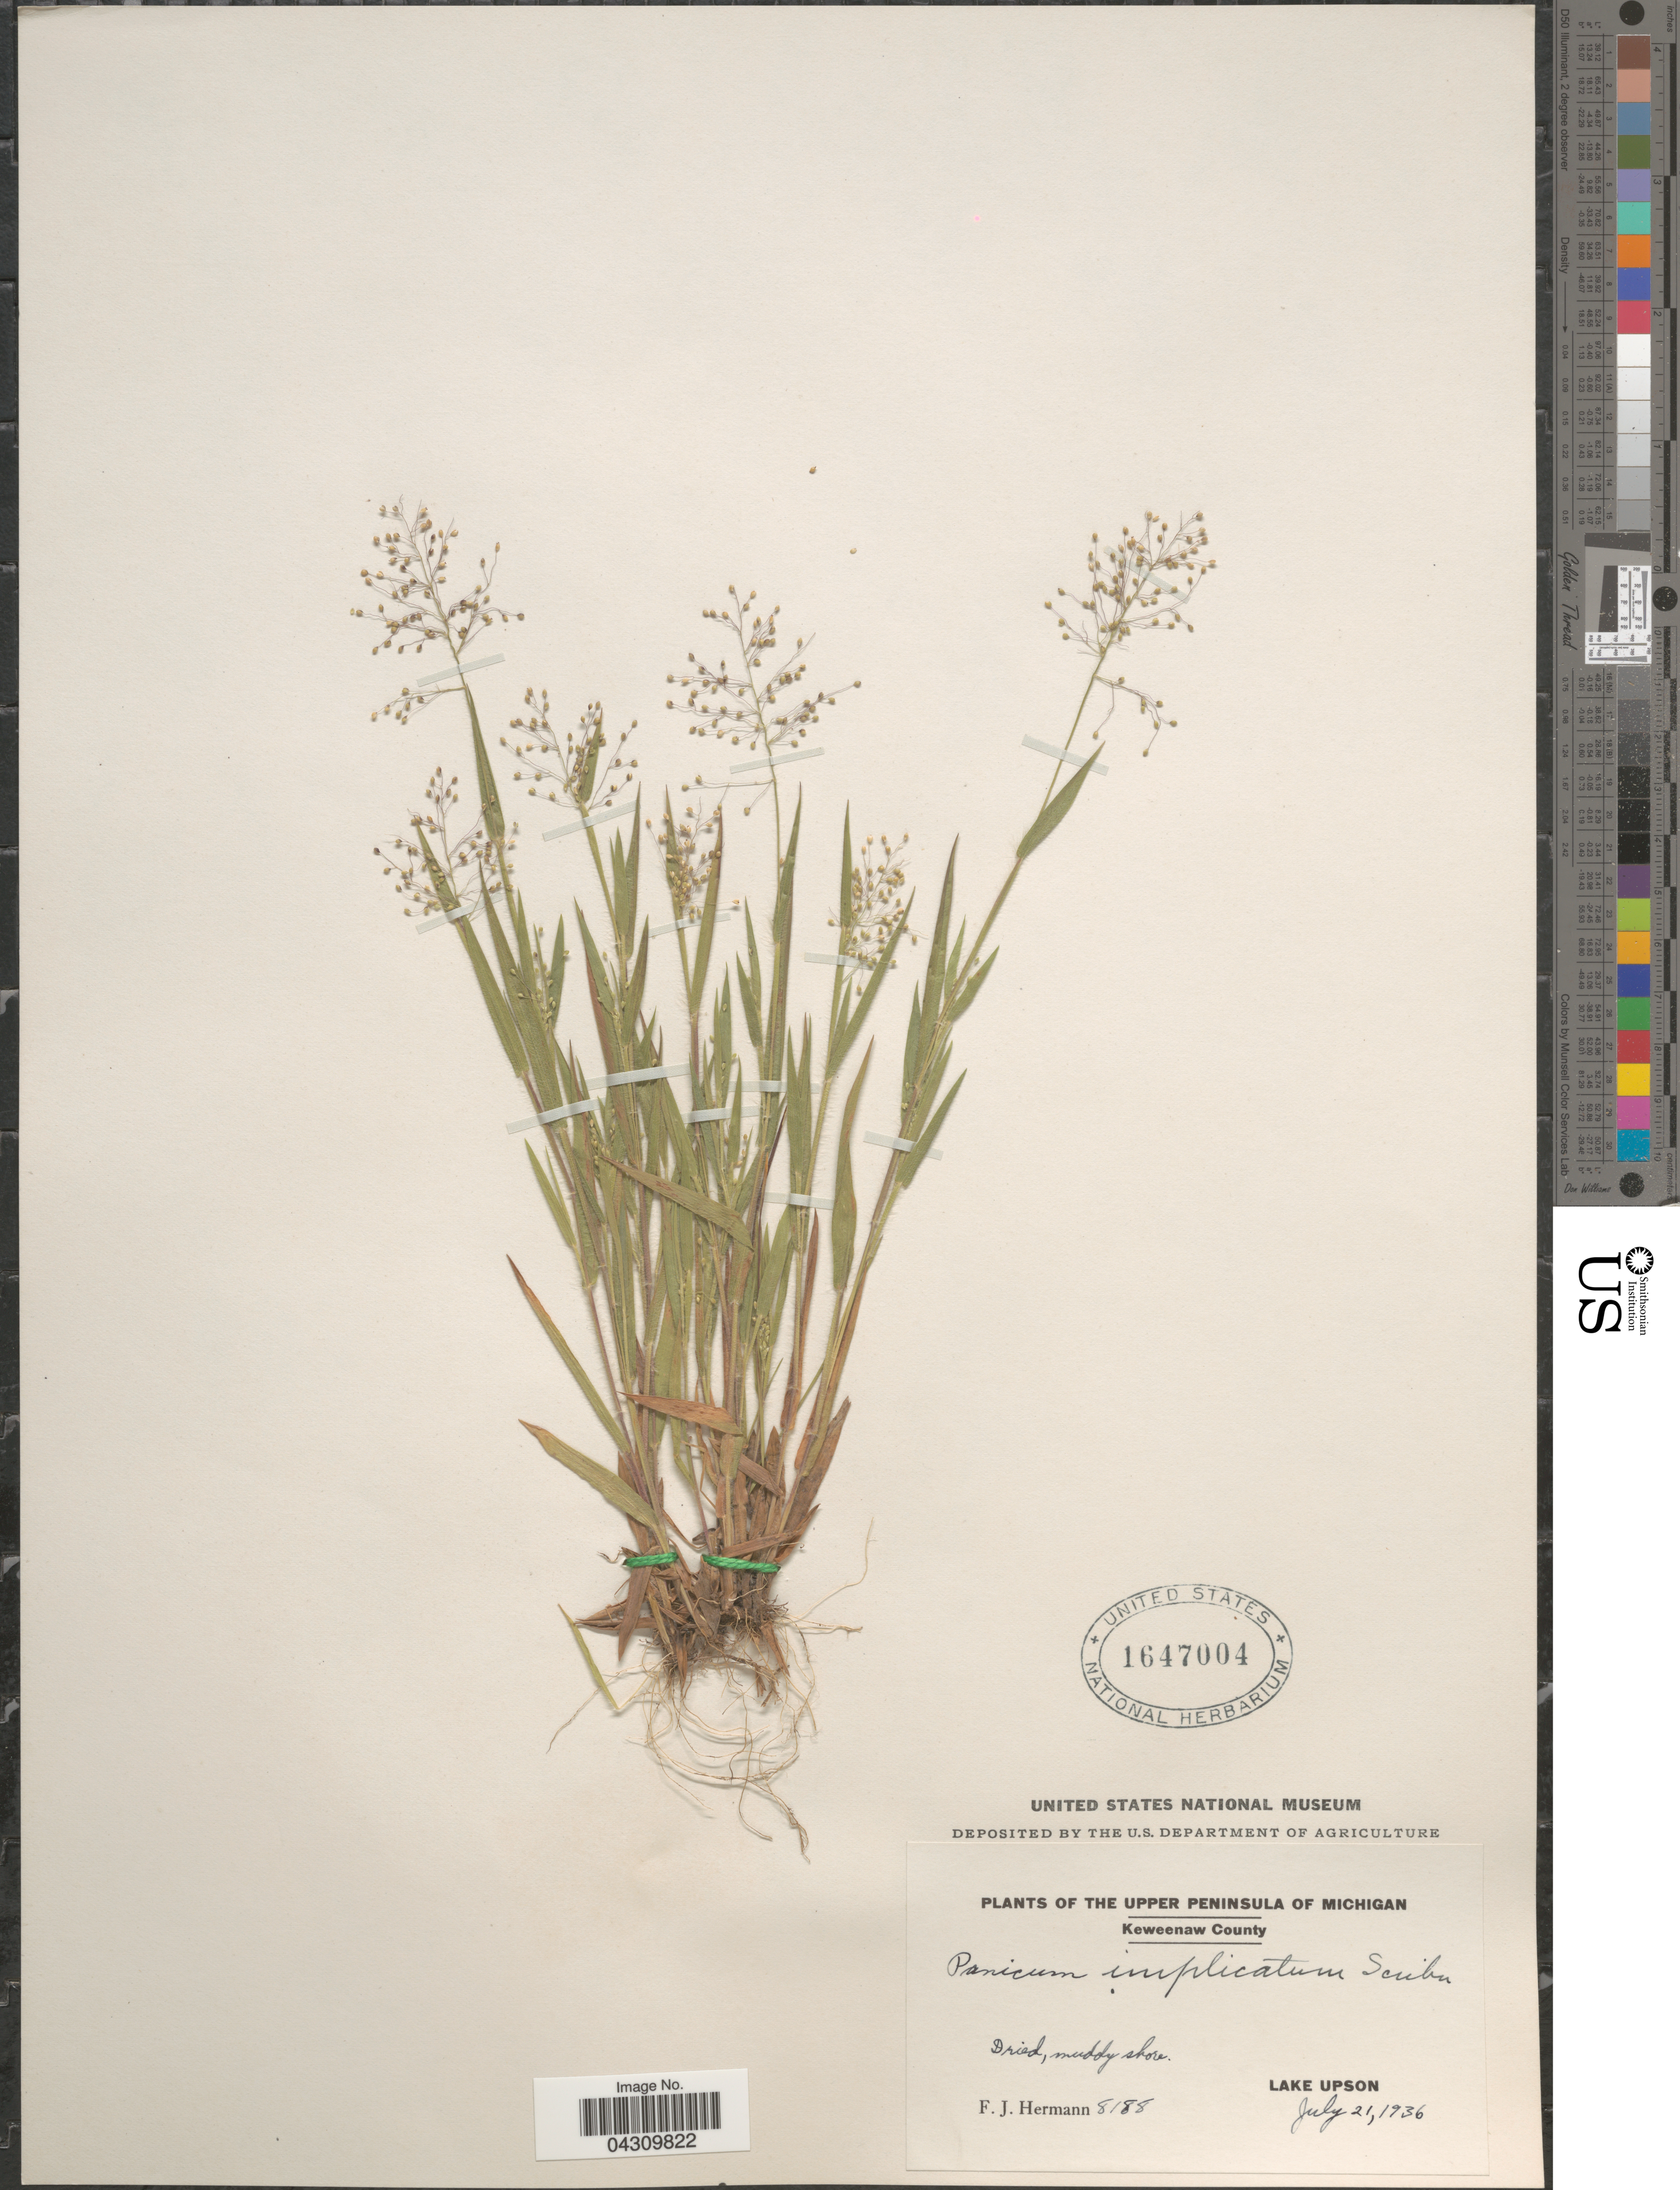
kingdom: Plantae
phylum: Tracheophyta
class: Liliopsida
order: Poales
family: Poaceae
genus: Dichanthelium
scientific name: Dichanthelium acuminatum var. acuminatum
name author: (Sw.) Gould & C.A. Clark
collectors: F. J. Hermann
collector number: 8188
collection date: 1936-07-21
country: United States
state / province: Michigan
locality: The Upper Peninsula of Michigan. Keweenaw County. Lake Upson.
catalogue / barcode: US 1647004